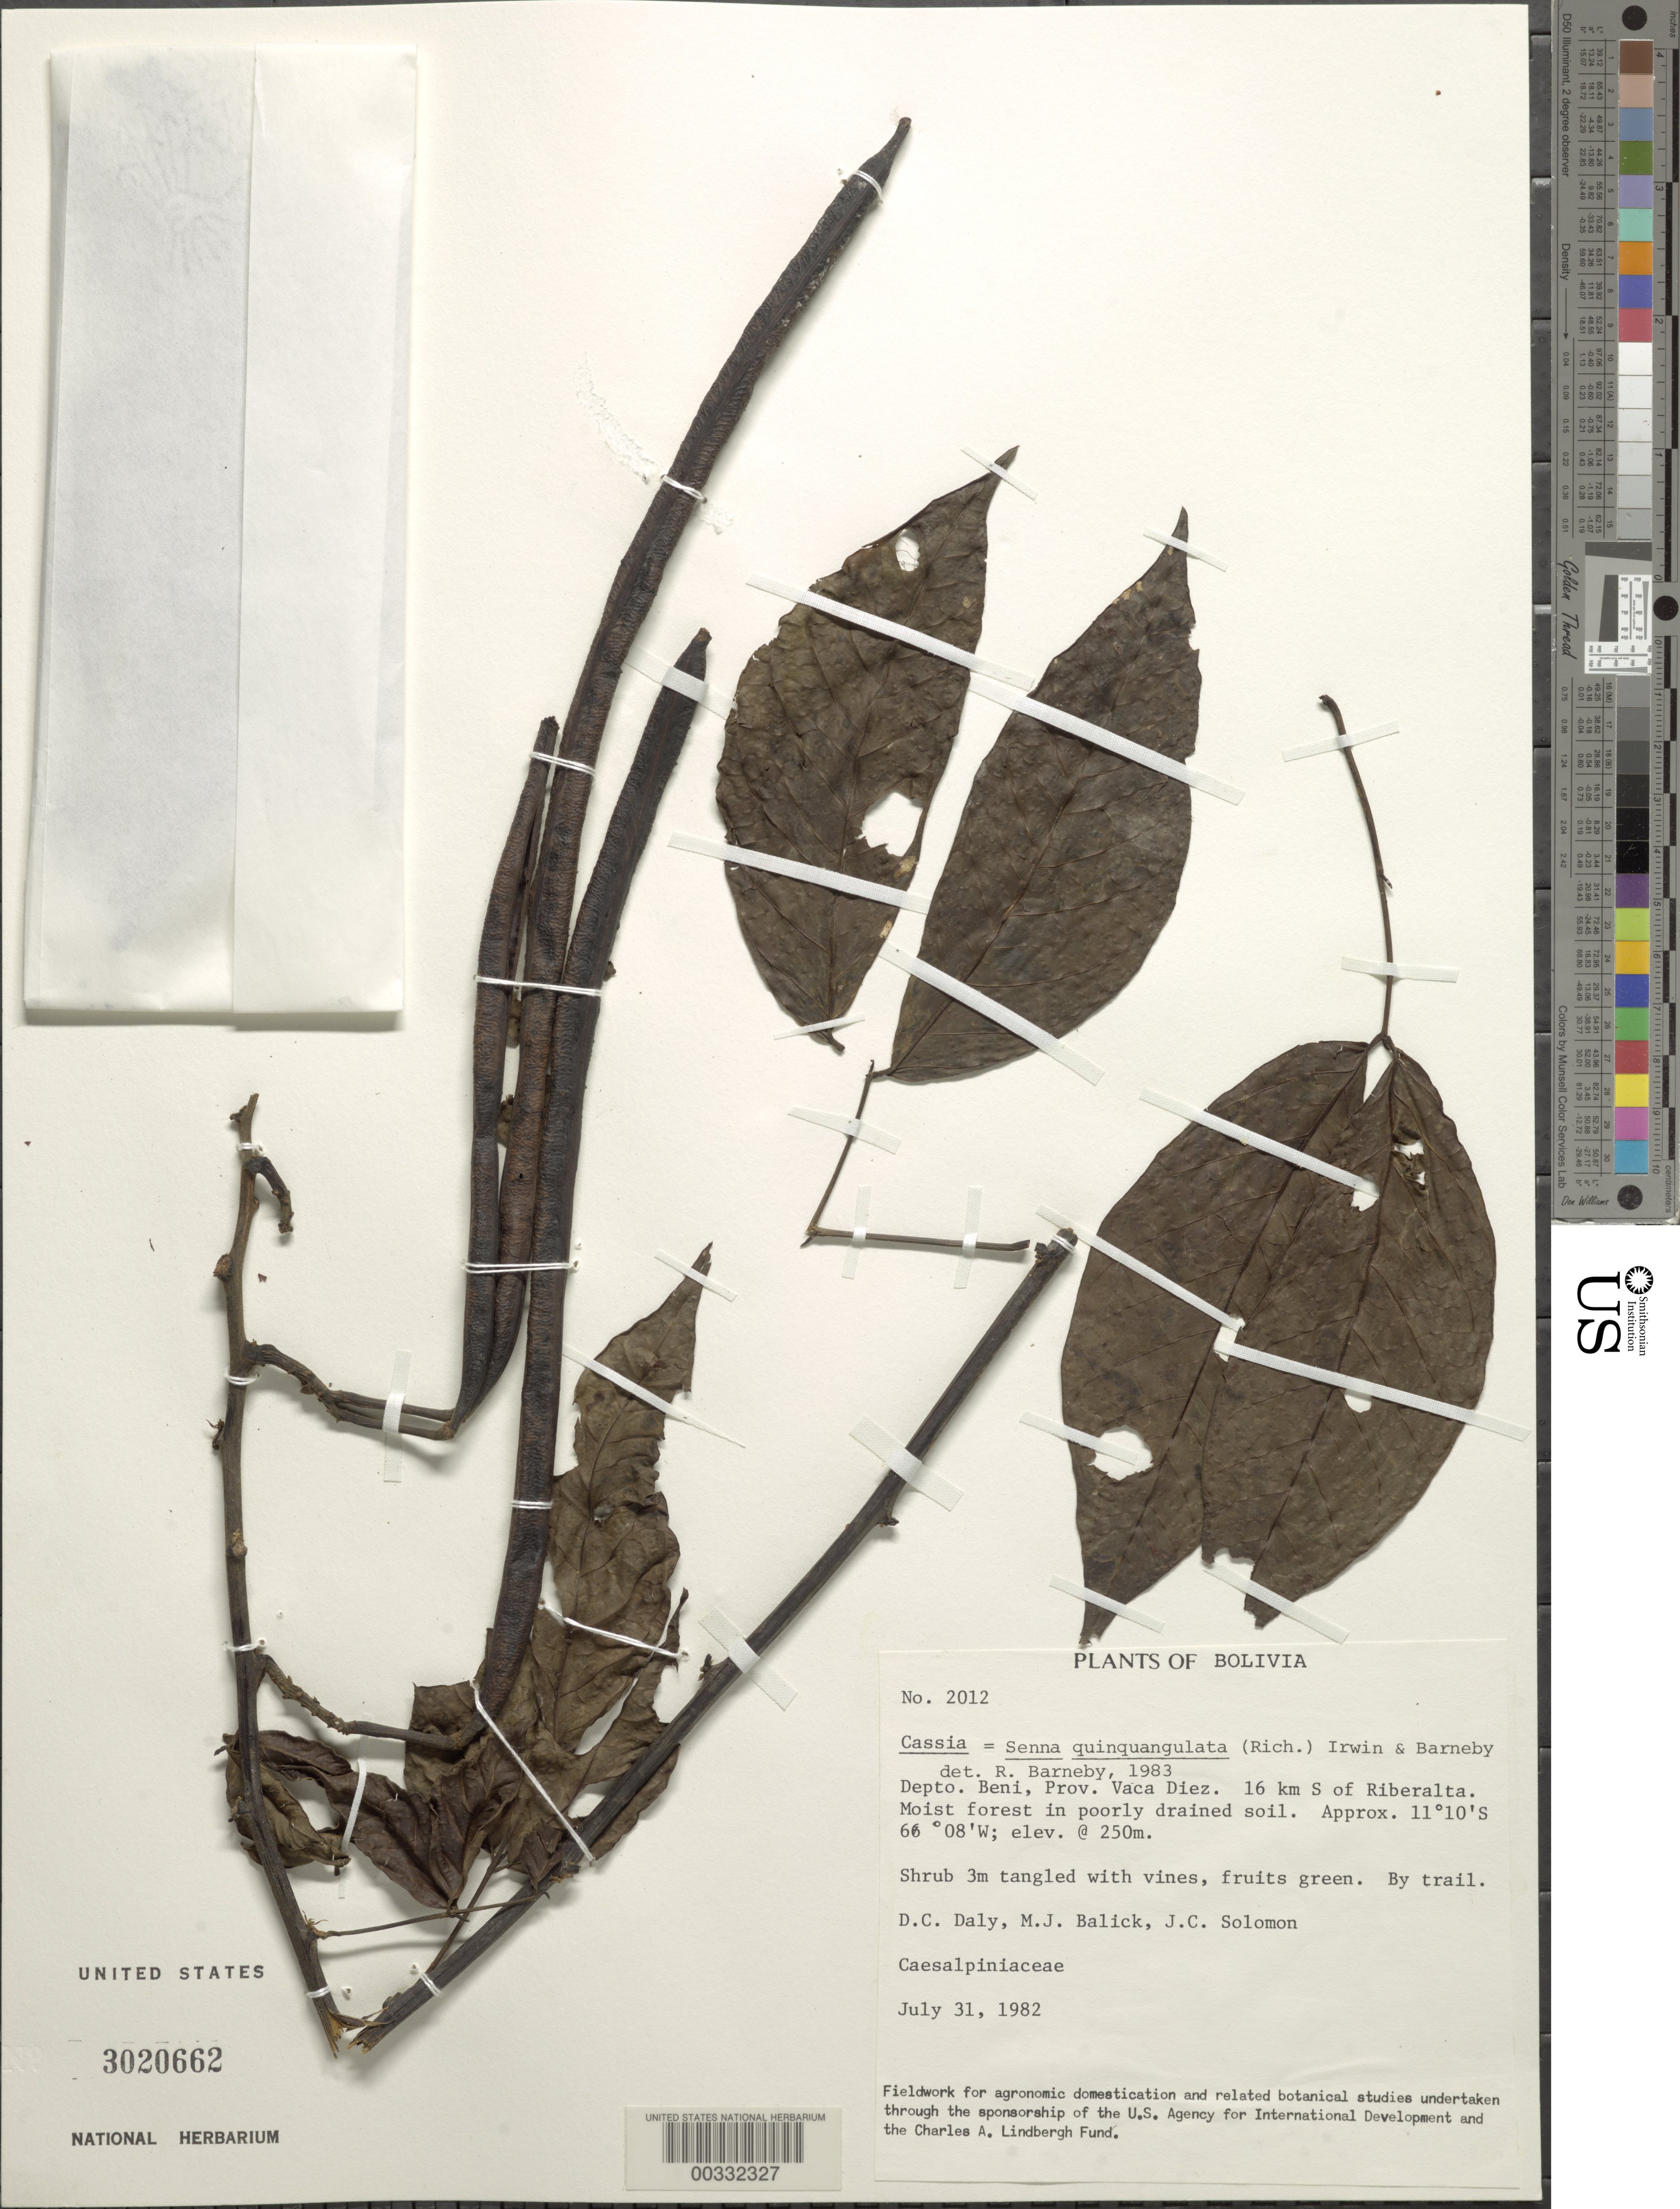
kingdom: Plantae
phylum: Tracheophyta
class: Magnoliopsida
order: Fabales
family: Fabaceae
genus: Senna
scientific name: Senna quinquangulata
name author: (Rich.) H.S. Irwin & Barneby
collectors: D. C. Daly, M. J. Balick & J. C. Solomon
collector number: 2012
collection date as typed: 31 Jul 1982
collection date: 1982-07-31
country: Bolivia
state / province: Beni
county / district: Vaca Diez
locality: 16 km S of Riberalta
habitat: Moist forest in poorly drained soil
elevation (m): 250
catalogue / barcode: US 3020662